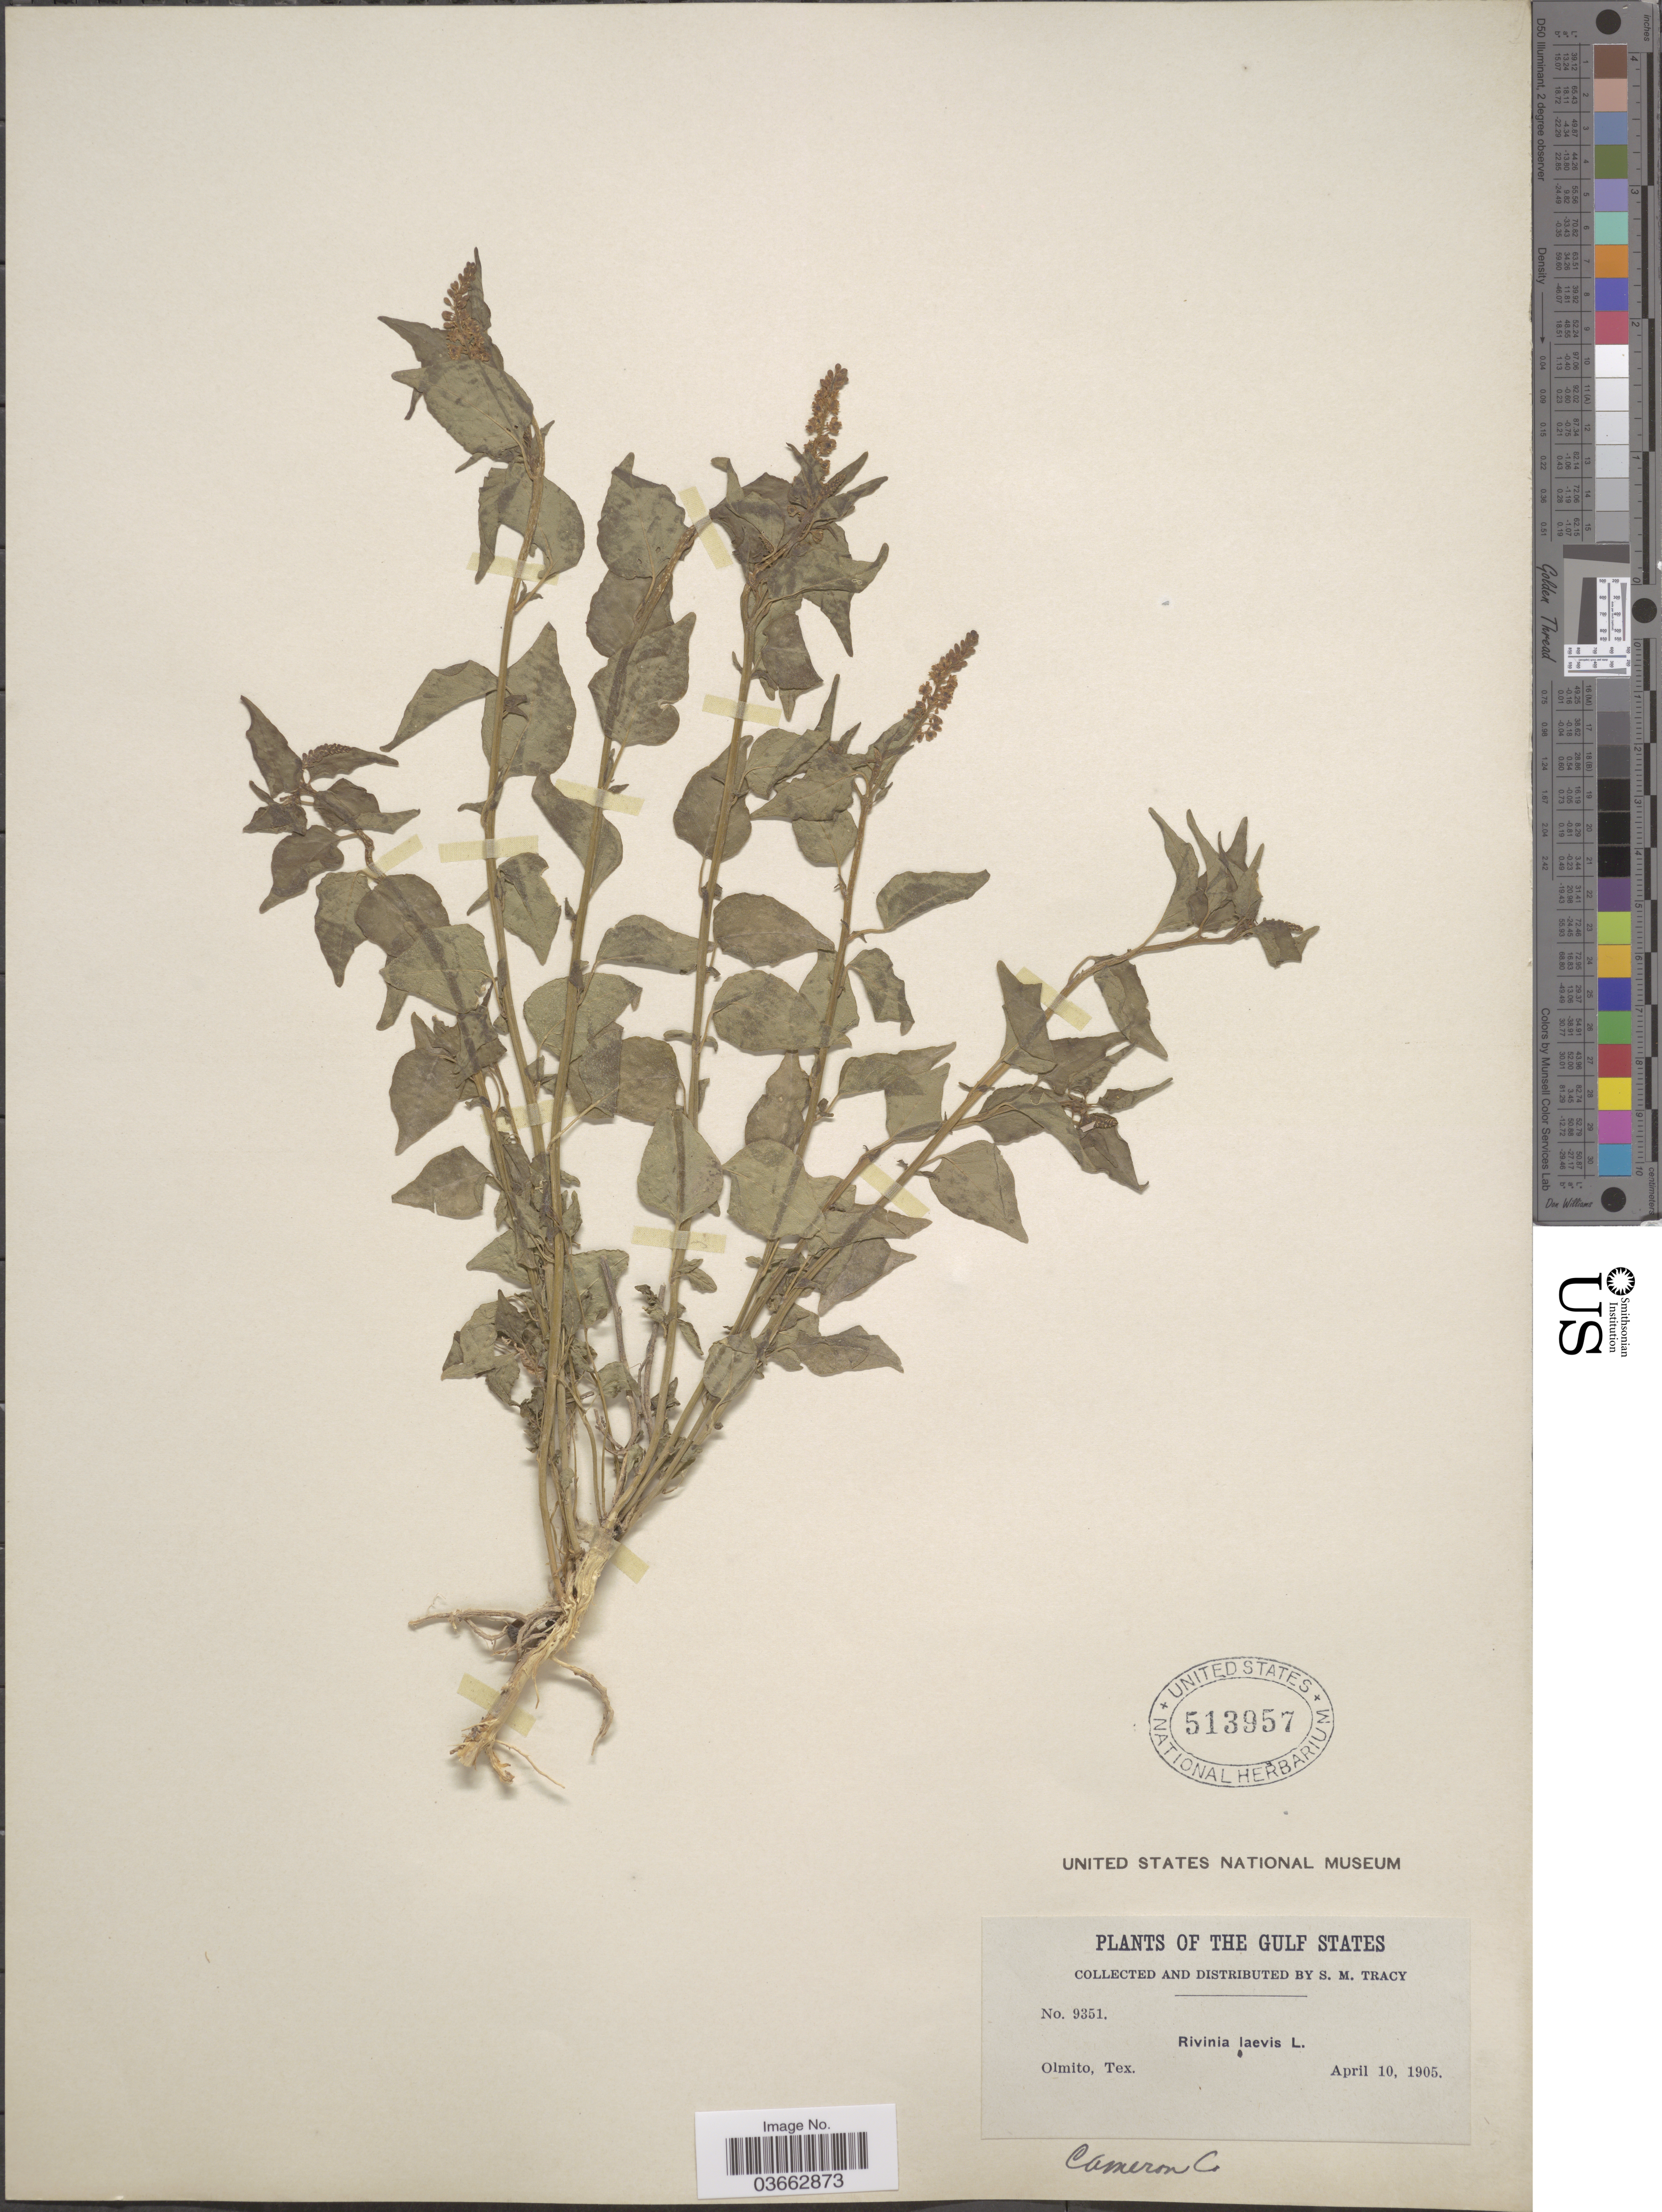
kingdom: Plantae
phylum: Tracheophyta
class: Magnoliopsida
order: Caryophyllales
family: Phytolaccaceae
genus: Rivina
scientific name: Rivina humilis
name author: L.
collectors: S. M. Tracy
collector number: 9351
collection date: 1905-04-10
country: United States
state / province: Texas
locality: The Gulf States. Olmito. Cameron Co.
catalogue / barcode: US 513957